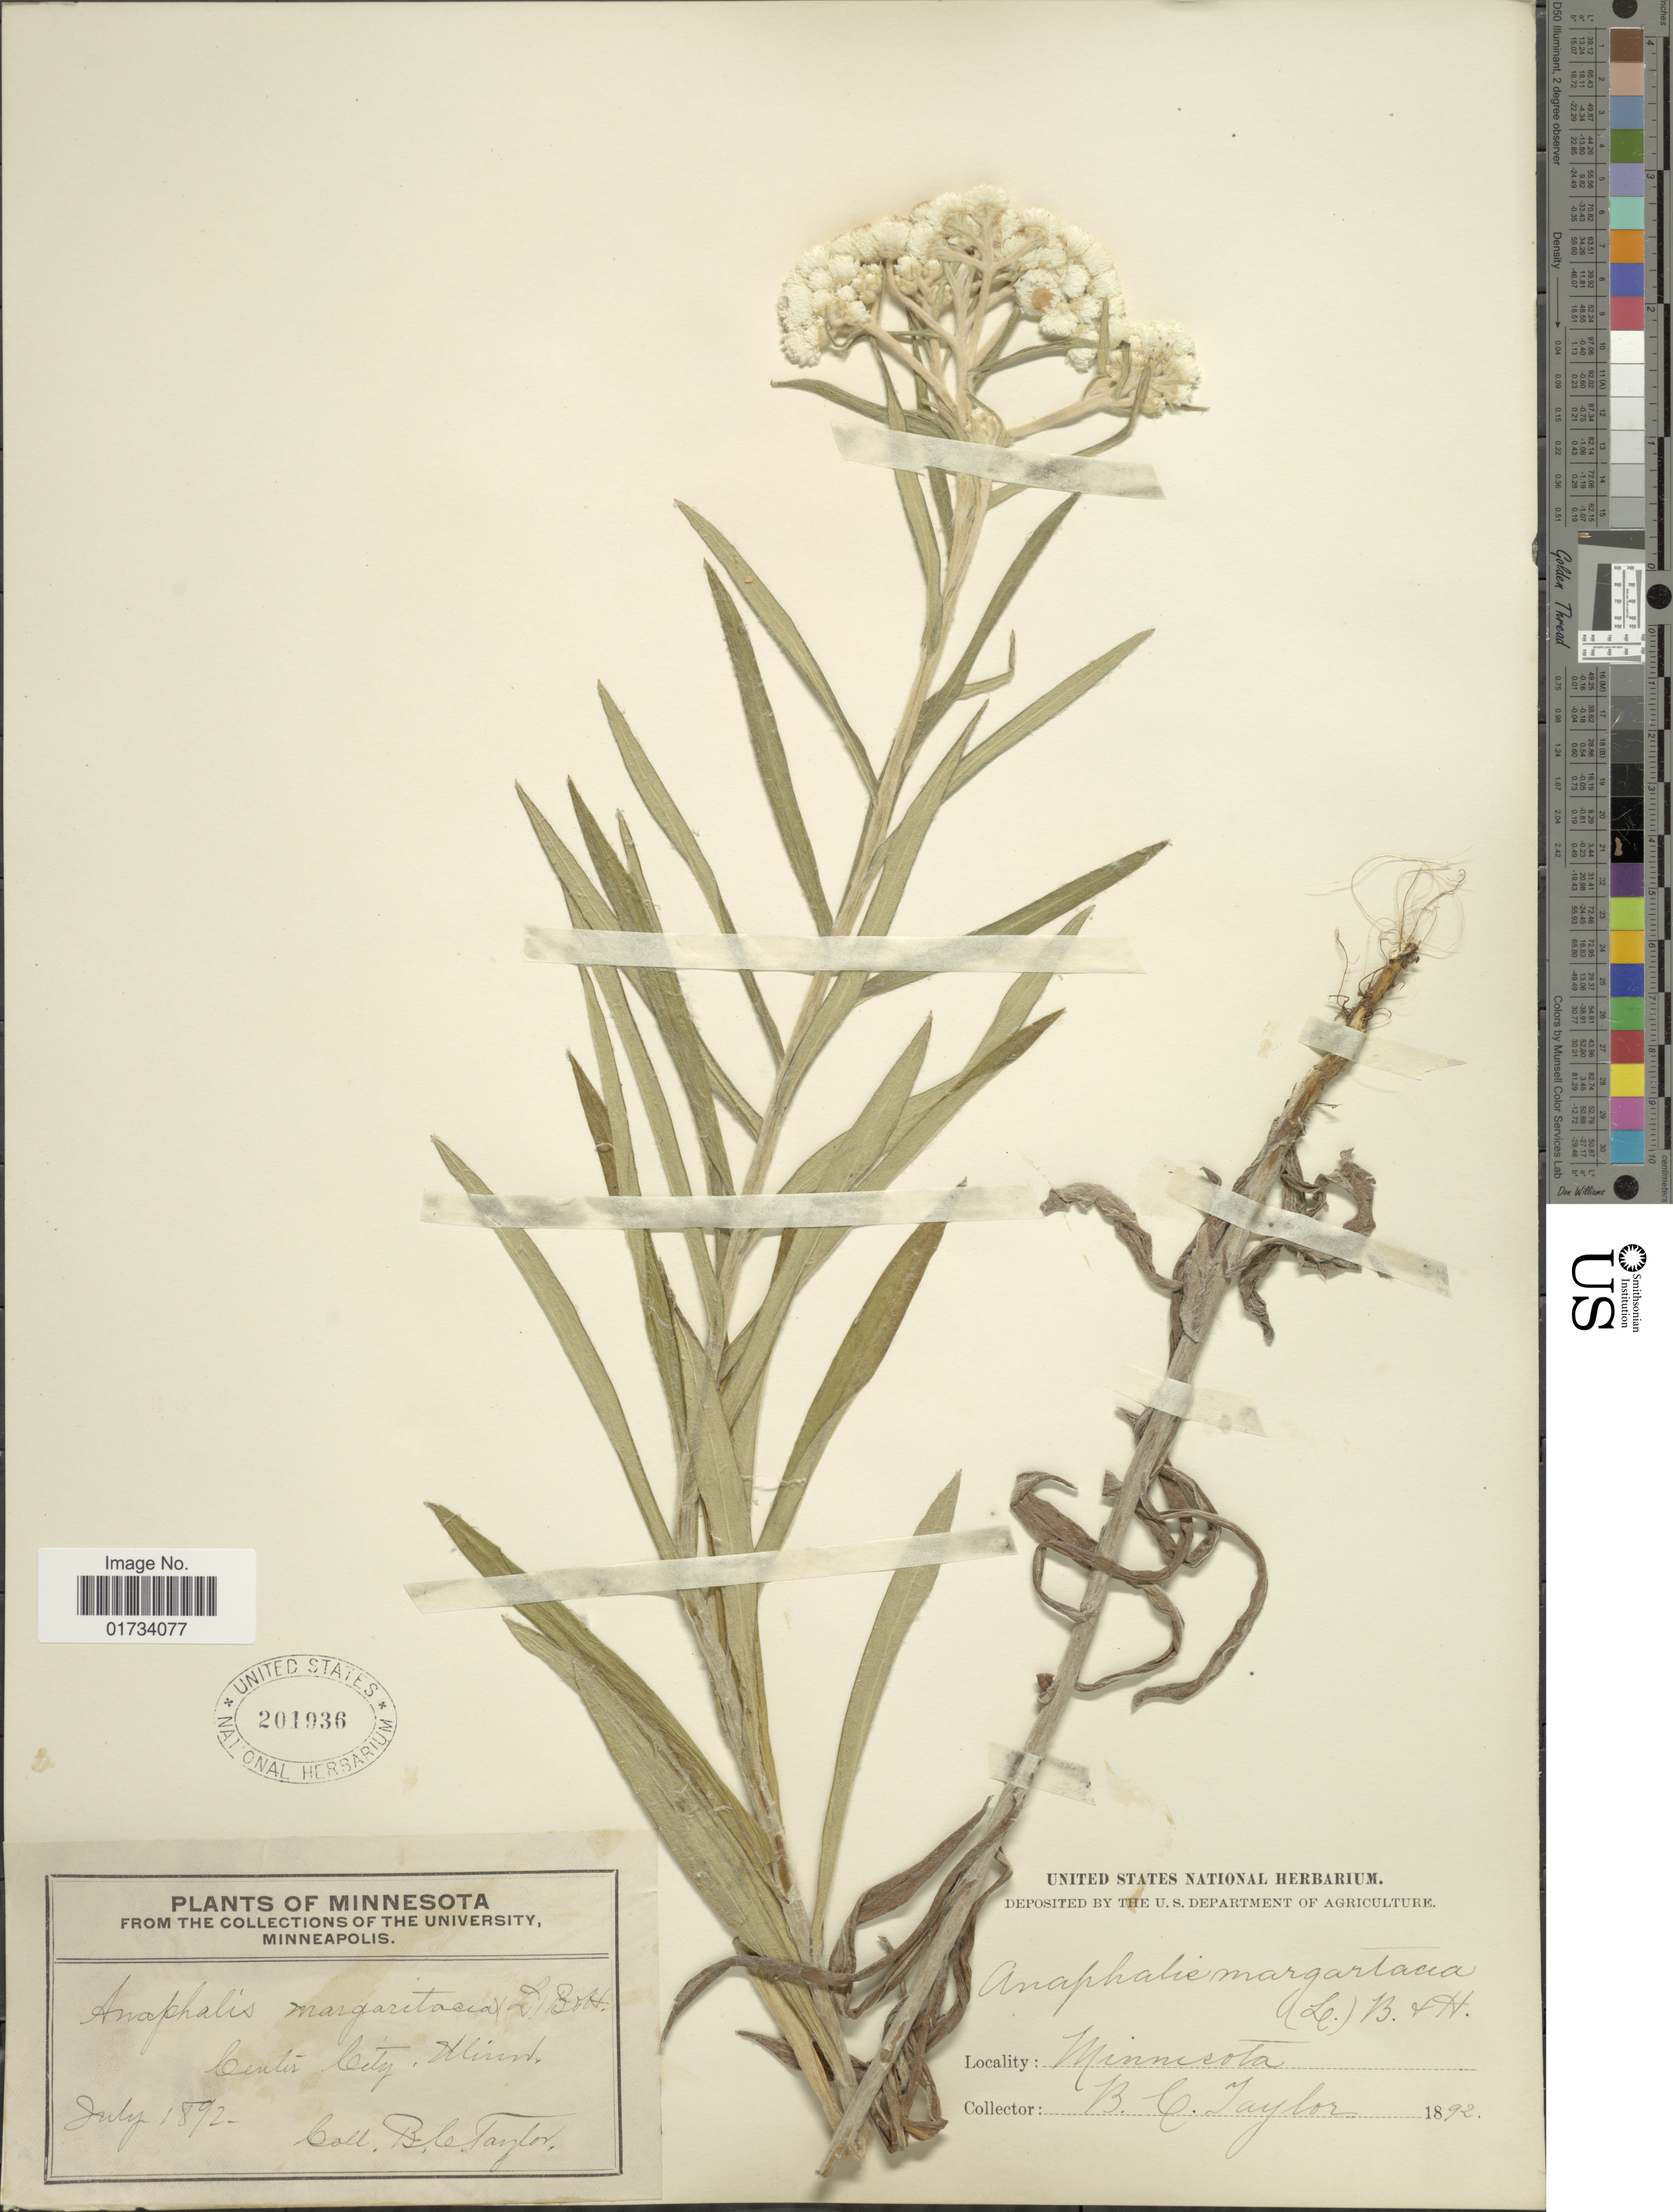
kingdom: Plantae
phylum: Tracheophyta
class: Magnoliopsida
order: Asterales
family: Asteraceae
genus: Anaphalis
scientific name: Anaphalis margaritacea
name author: (L.) Benth. & Hook. f.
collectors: B. C. Taylor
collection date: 1892-07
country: United States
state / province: Minnesota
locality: Center City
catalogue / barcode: US 201936